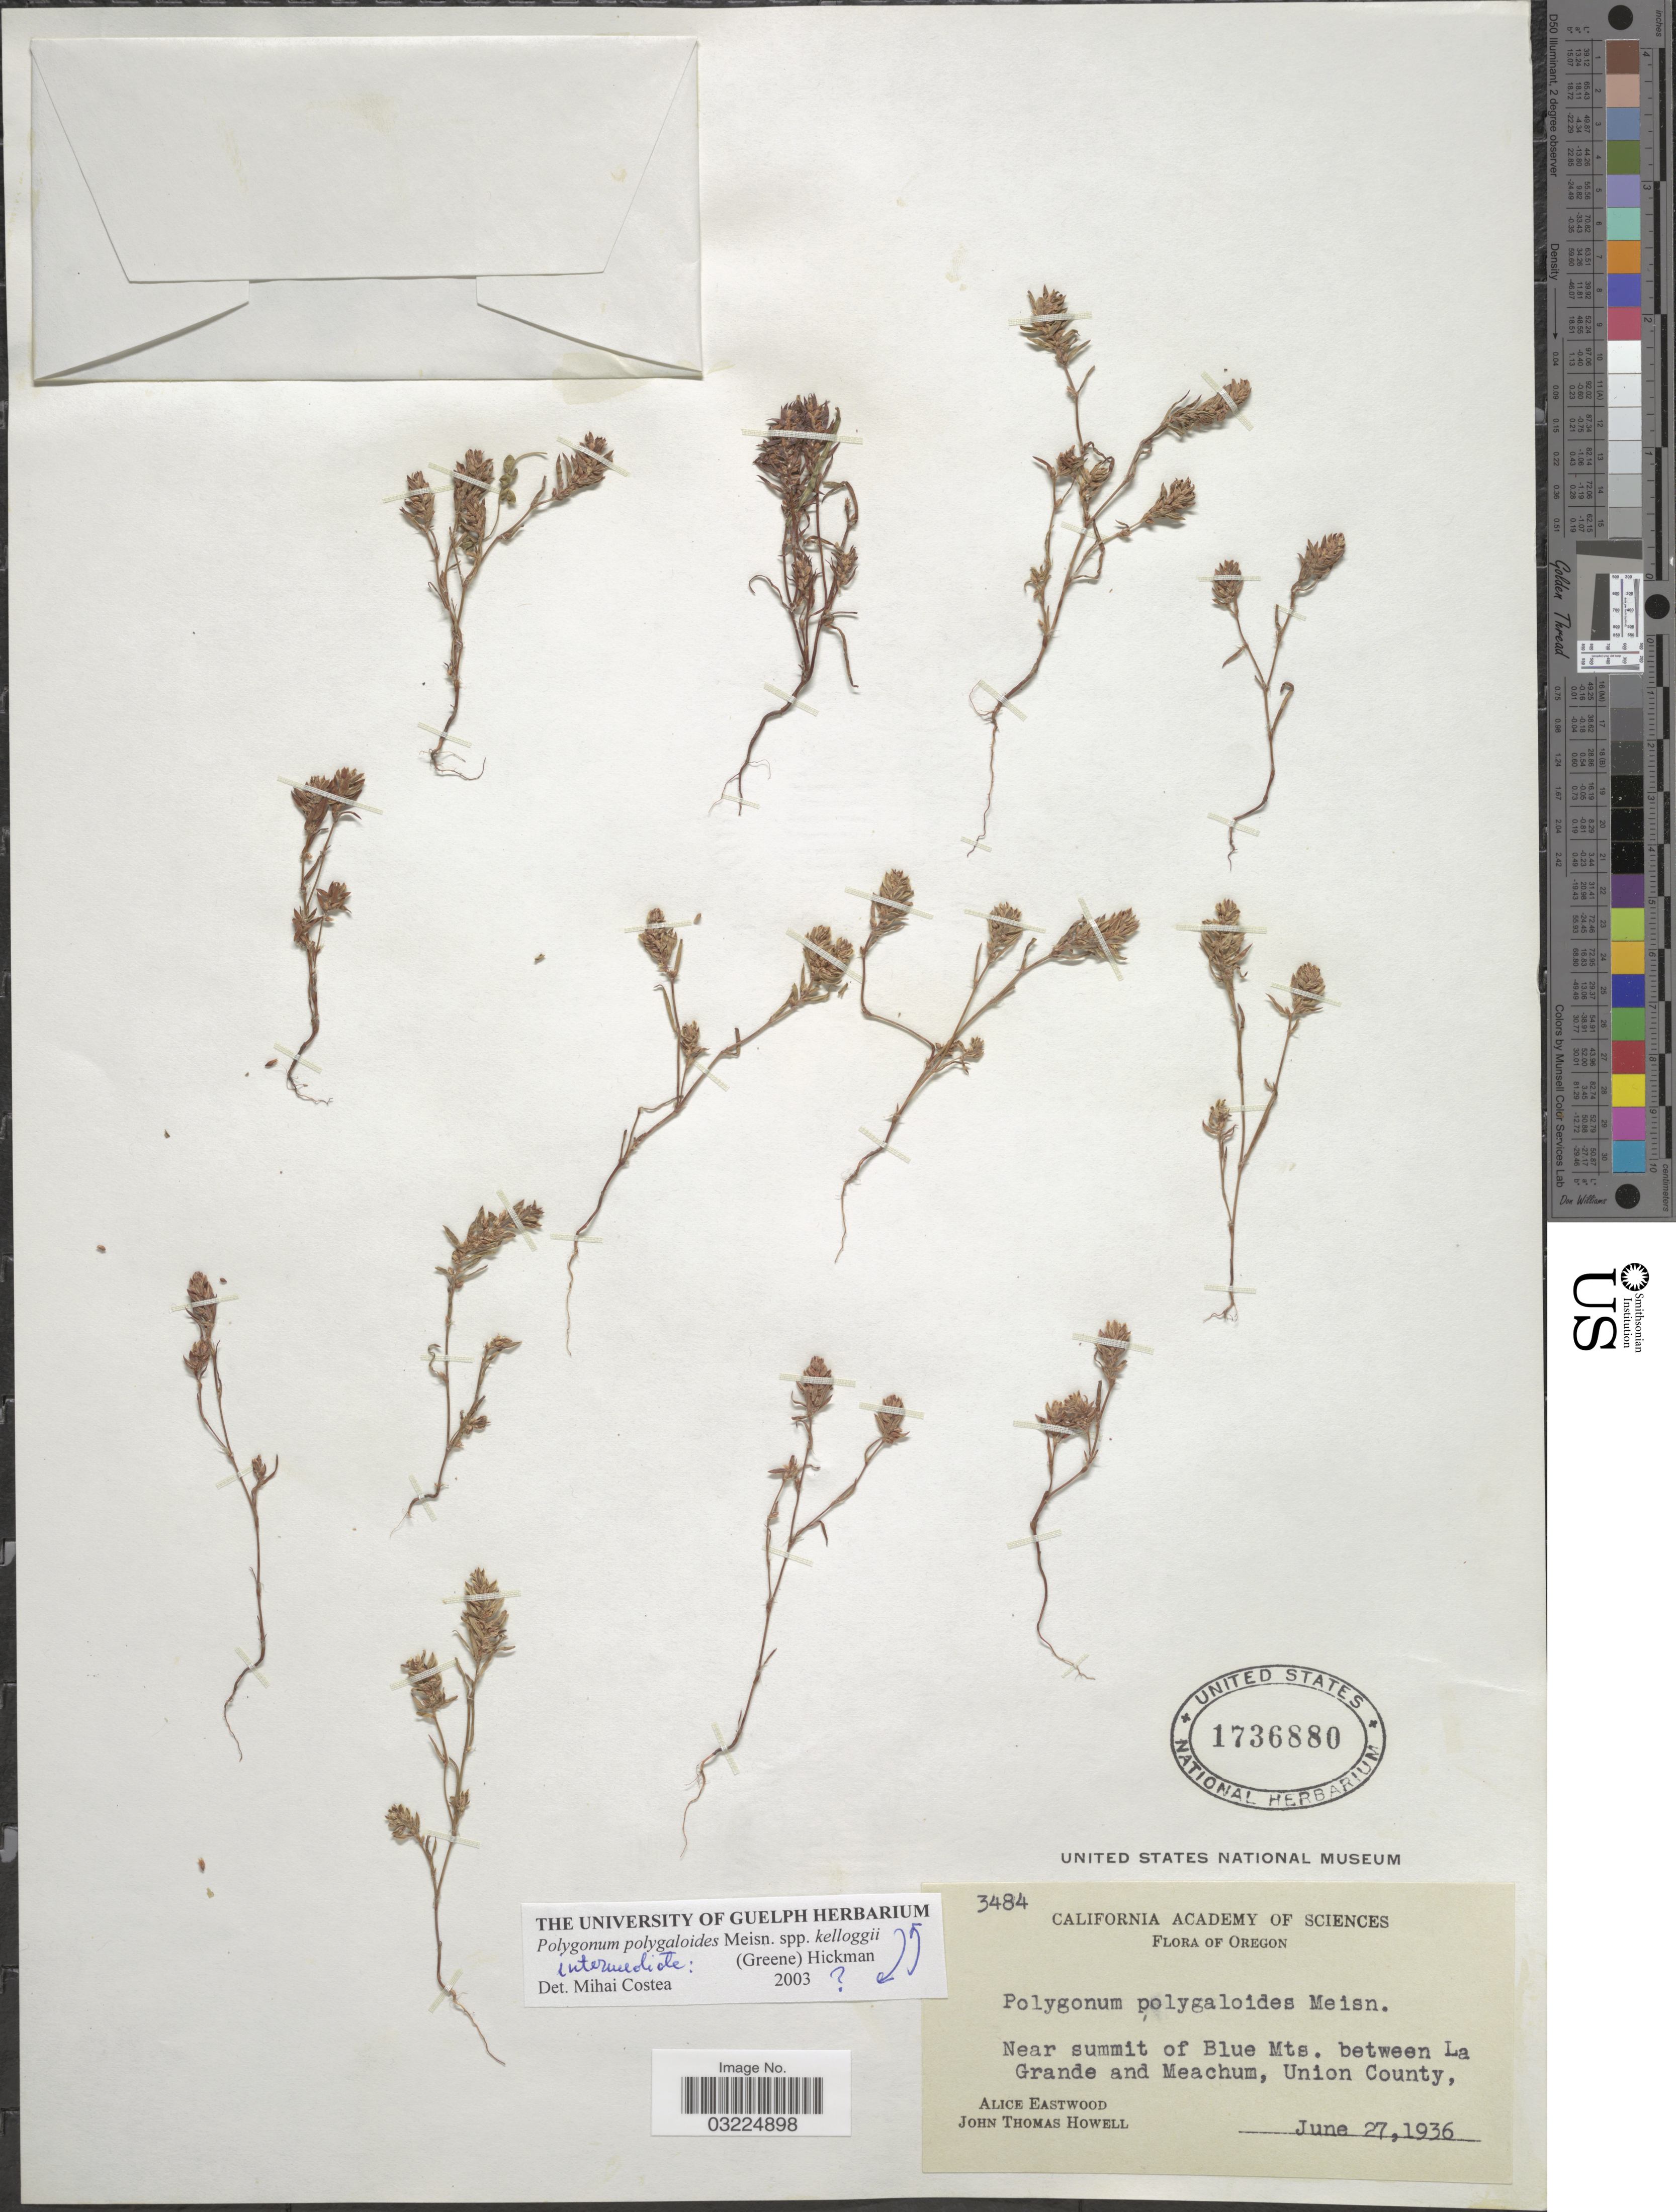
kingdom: Plantae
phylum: Tracheophyta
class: Magnoliopsida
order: Caryophyllales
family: Polygonaceae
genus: Polygonum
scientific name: Polygonum polygaloides subsp. kelloggii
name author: (Greene) Hickman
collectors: A. Eastwood & J. T. Howell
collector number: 3484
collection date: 1936-06-27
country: United States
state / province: Oregon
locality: Near summit of Blue Mts. between La Grande and Meachum, Union County.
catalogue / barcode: US 1736880